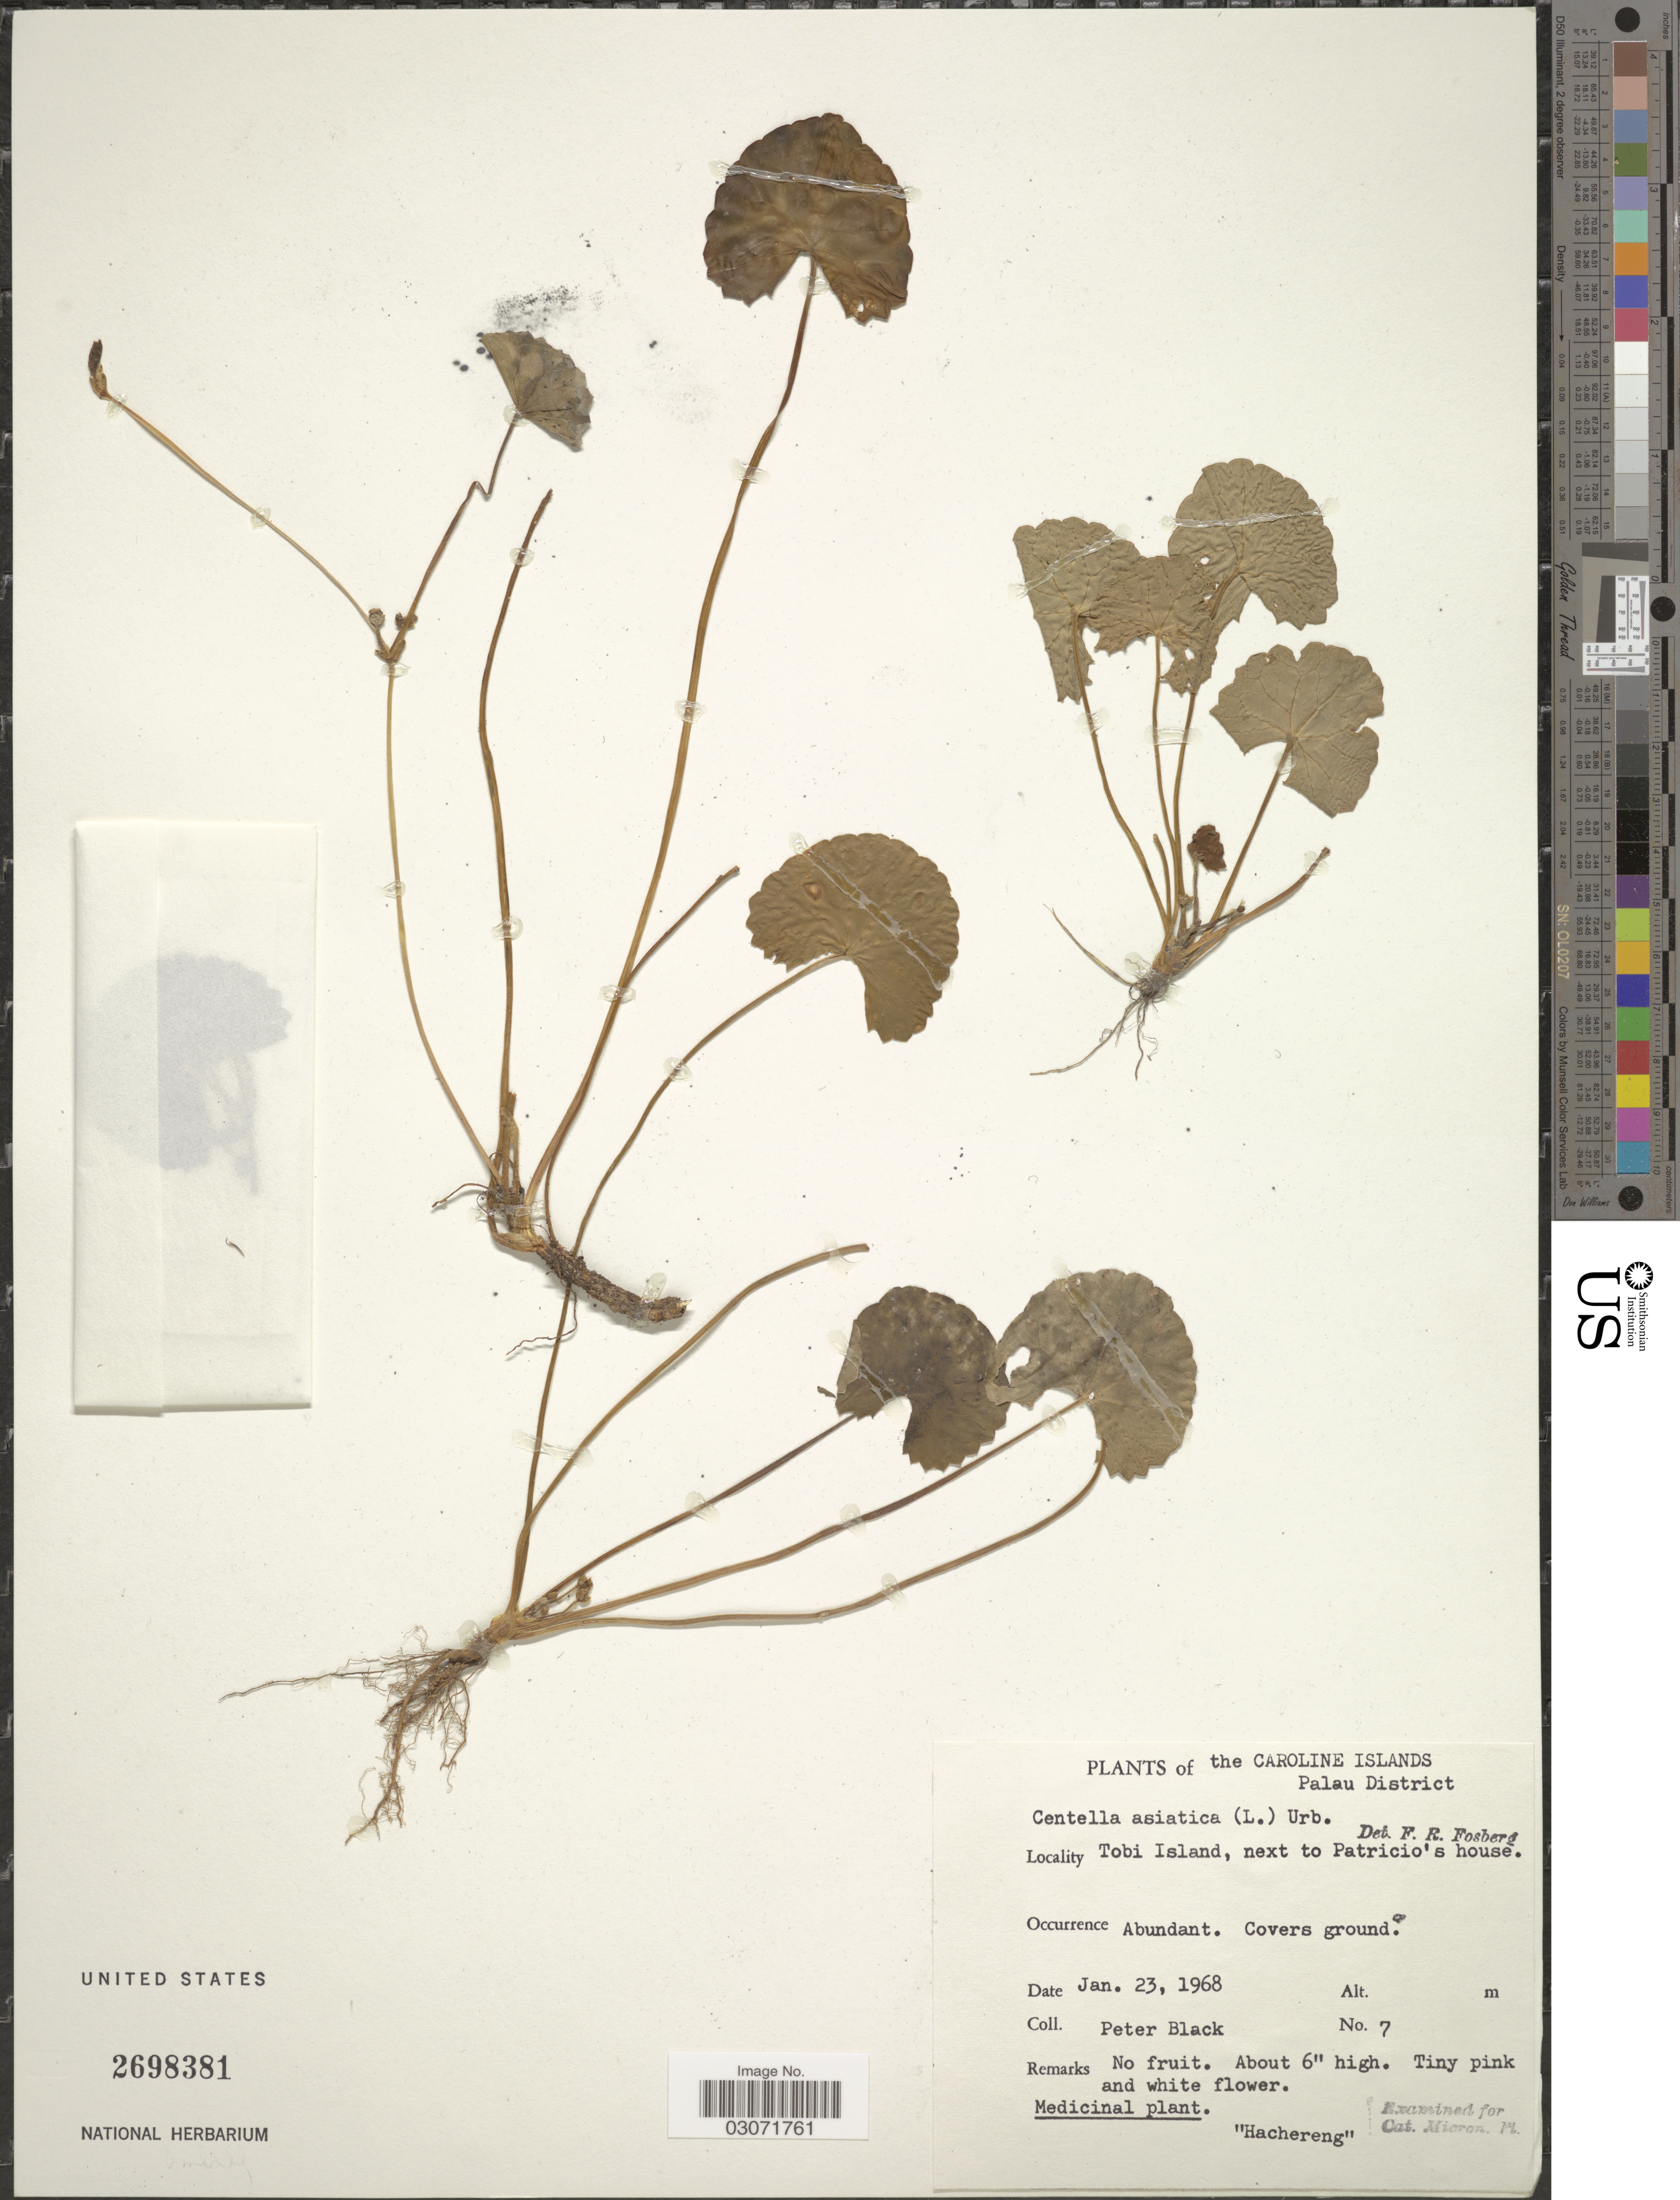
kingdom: Plantae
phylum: Tracheophyta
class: Magnoliopsida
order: Apiales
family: Apiaceae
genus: Centella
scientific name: Centella asiatica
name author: (L.) Urb.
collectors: P. Black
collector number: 7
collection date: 1968-01-23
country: Palau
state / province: Belau Outliers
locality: The Caroline Islands, Palau District. Tobi Island, next to Patricio's house.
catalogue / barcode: US 2698381